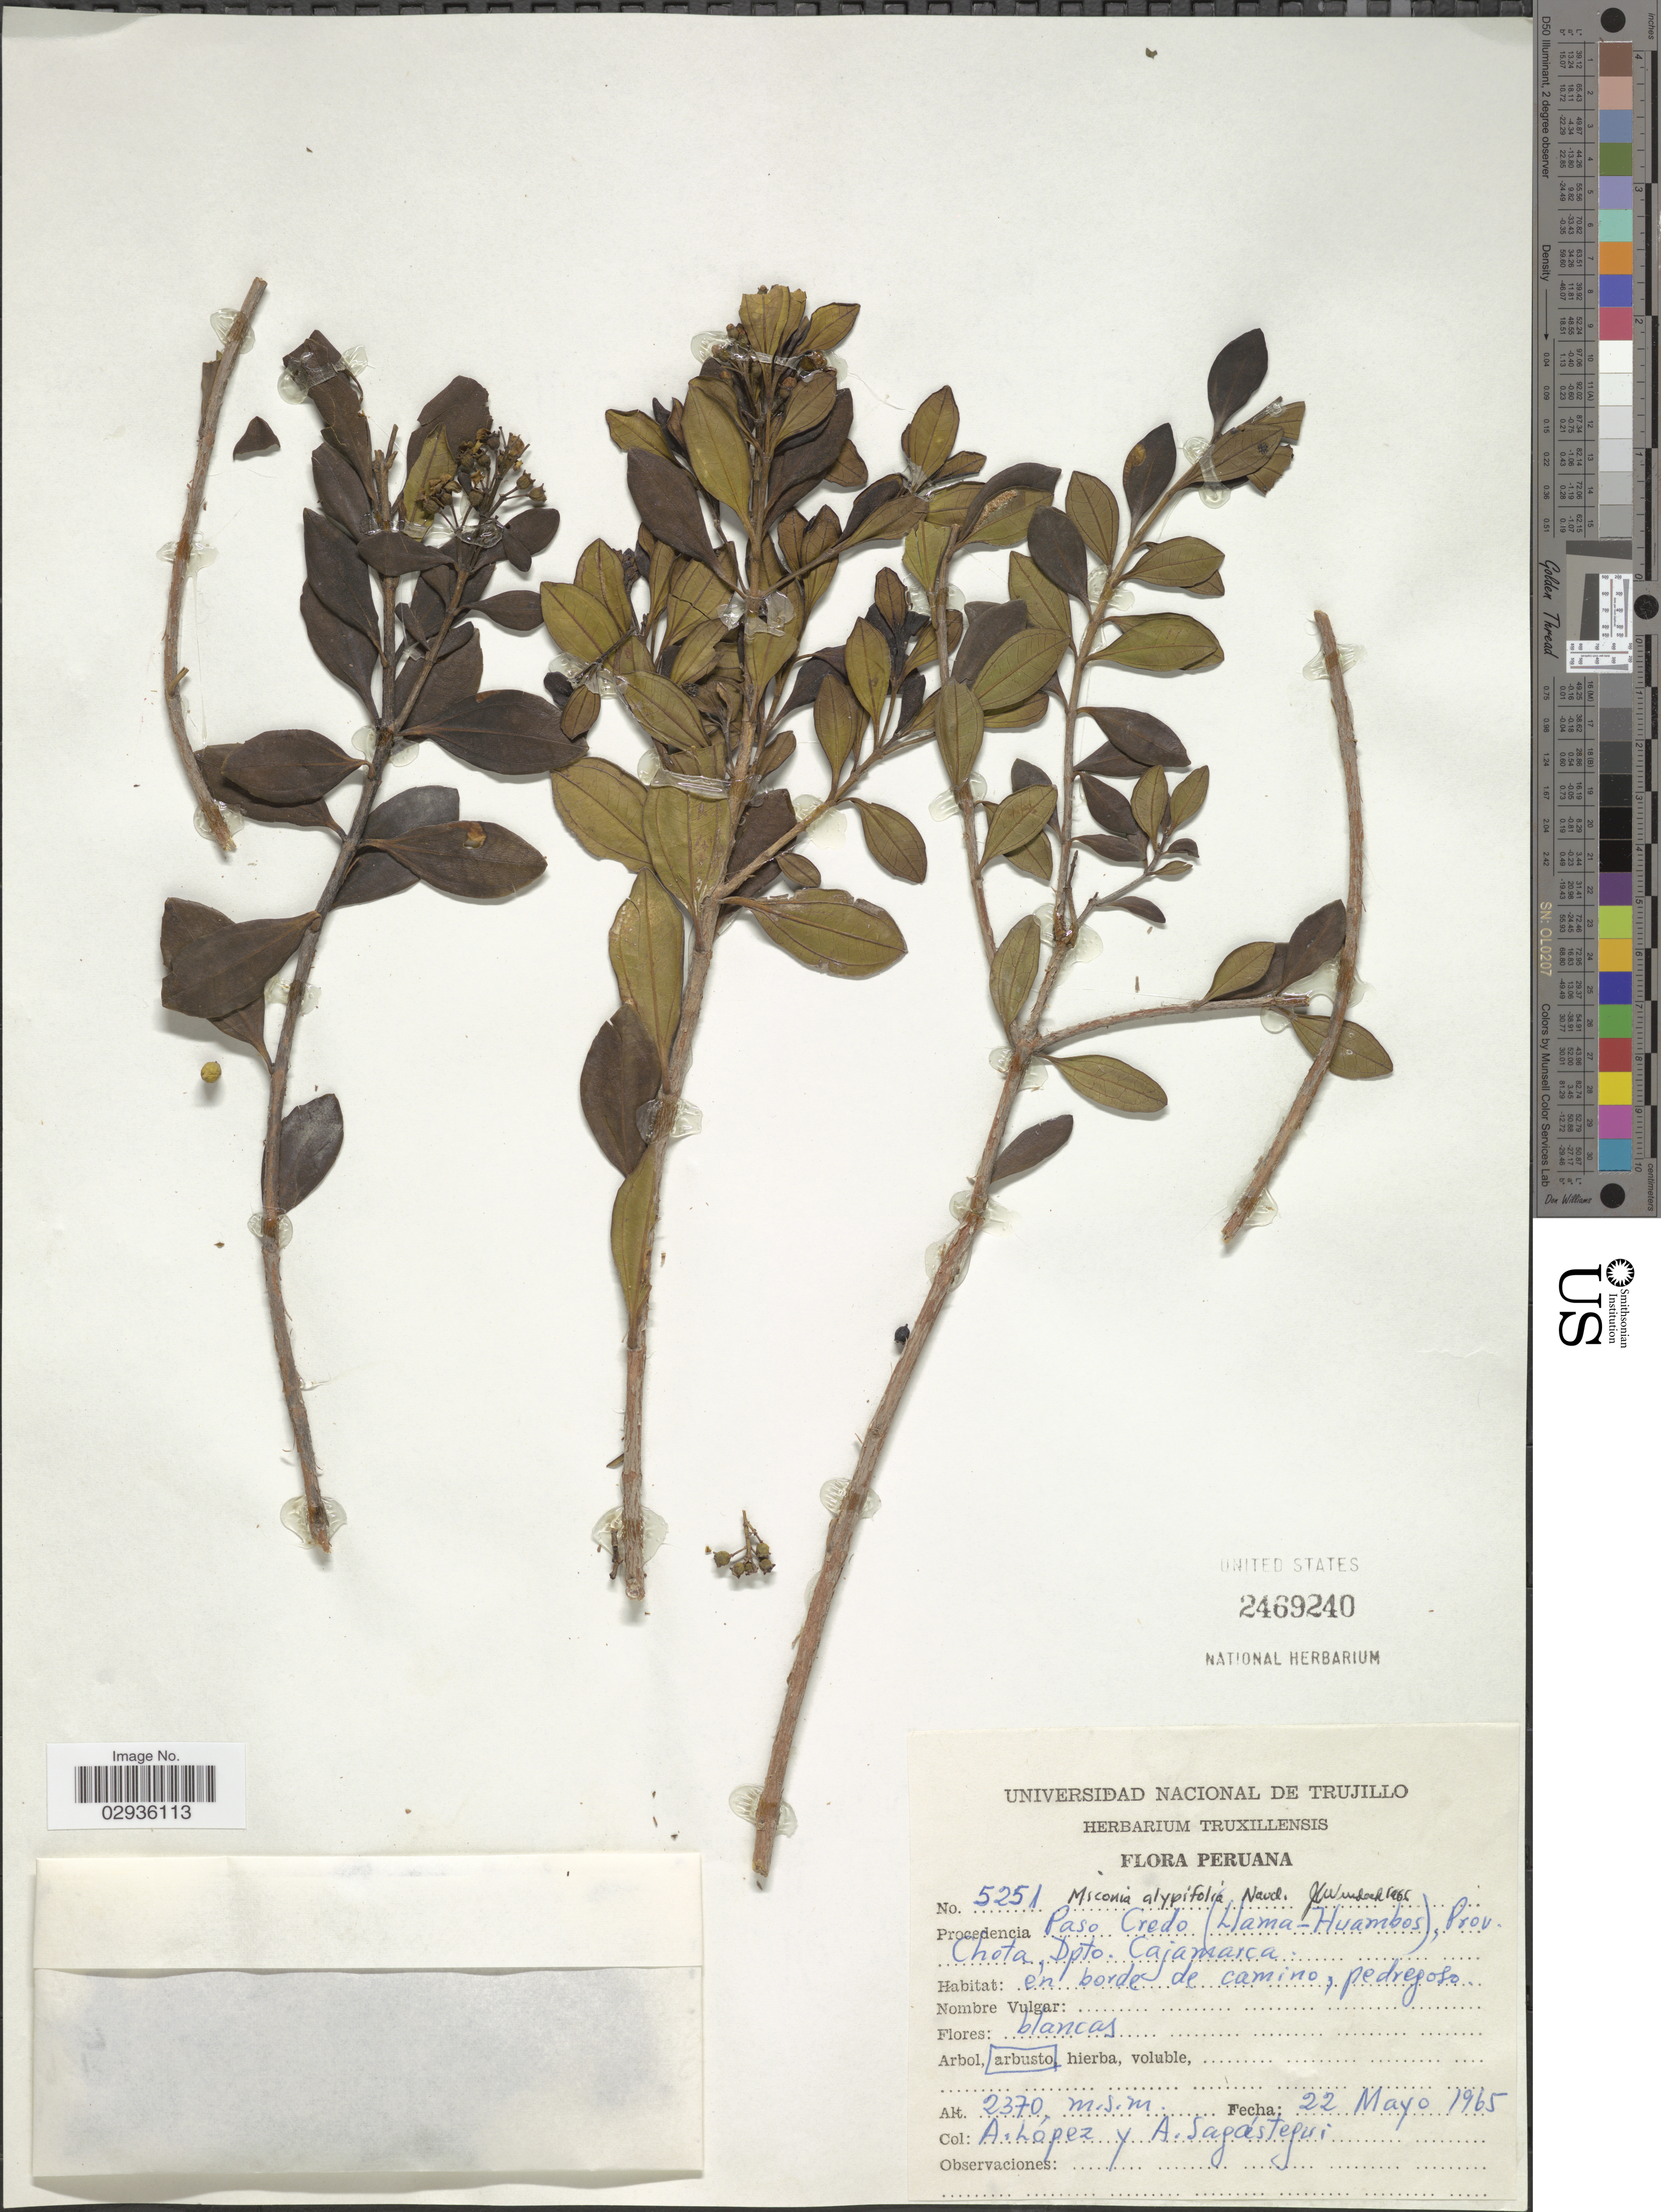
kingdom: Plantae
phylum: Tracheophyta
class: Magnoliopsida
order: Myrtales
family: Melastomataceae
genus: Miconia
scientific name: Miconia alypifolia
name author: Naudin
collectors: A. López & A. Sagastegui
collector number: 5251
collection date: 1965-05-22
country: Peru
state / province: Cajamarca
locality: Paso Credo (Llama-Huambos), Prov. Chota, Dpto. Cajamarca.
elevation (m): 2370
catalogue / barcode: US 2469240